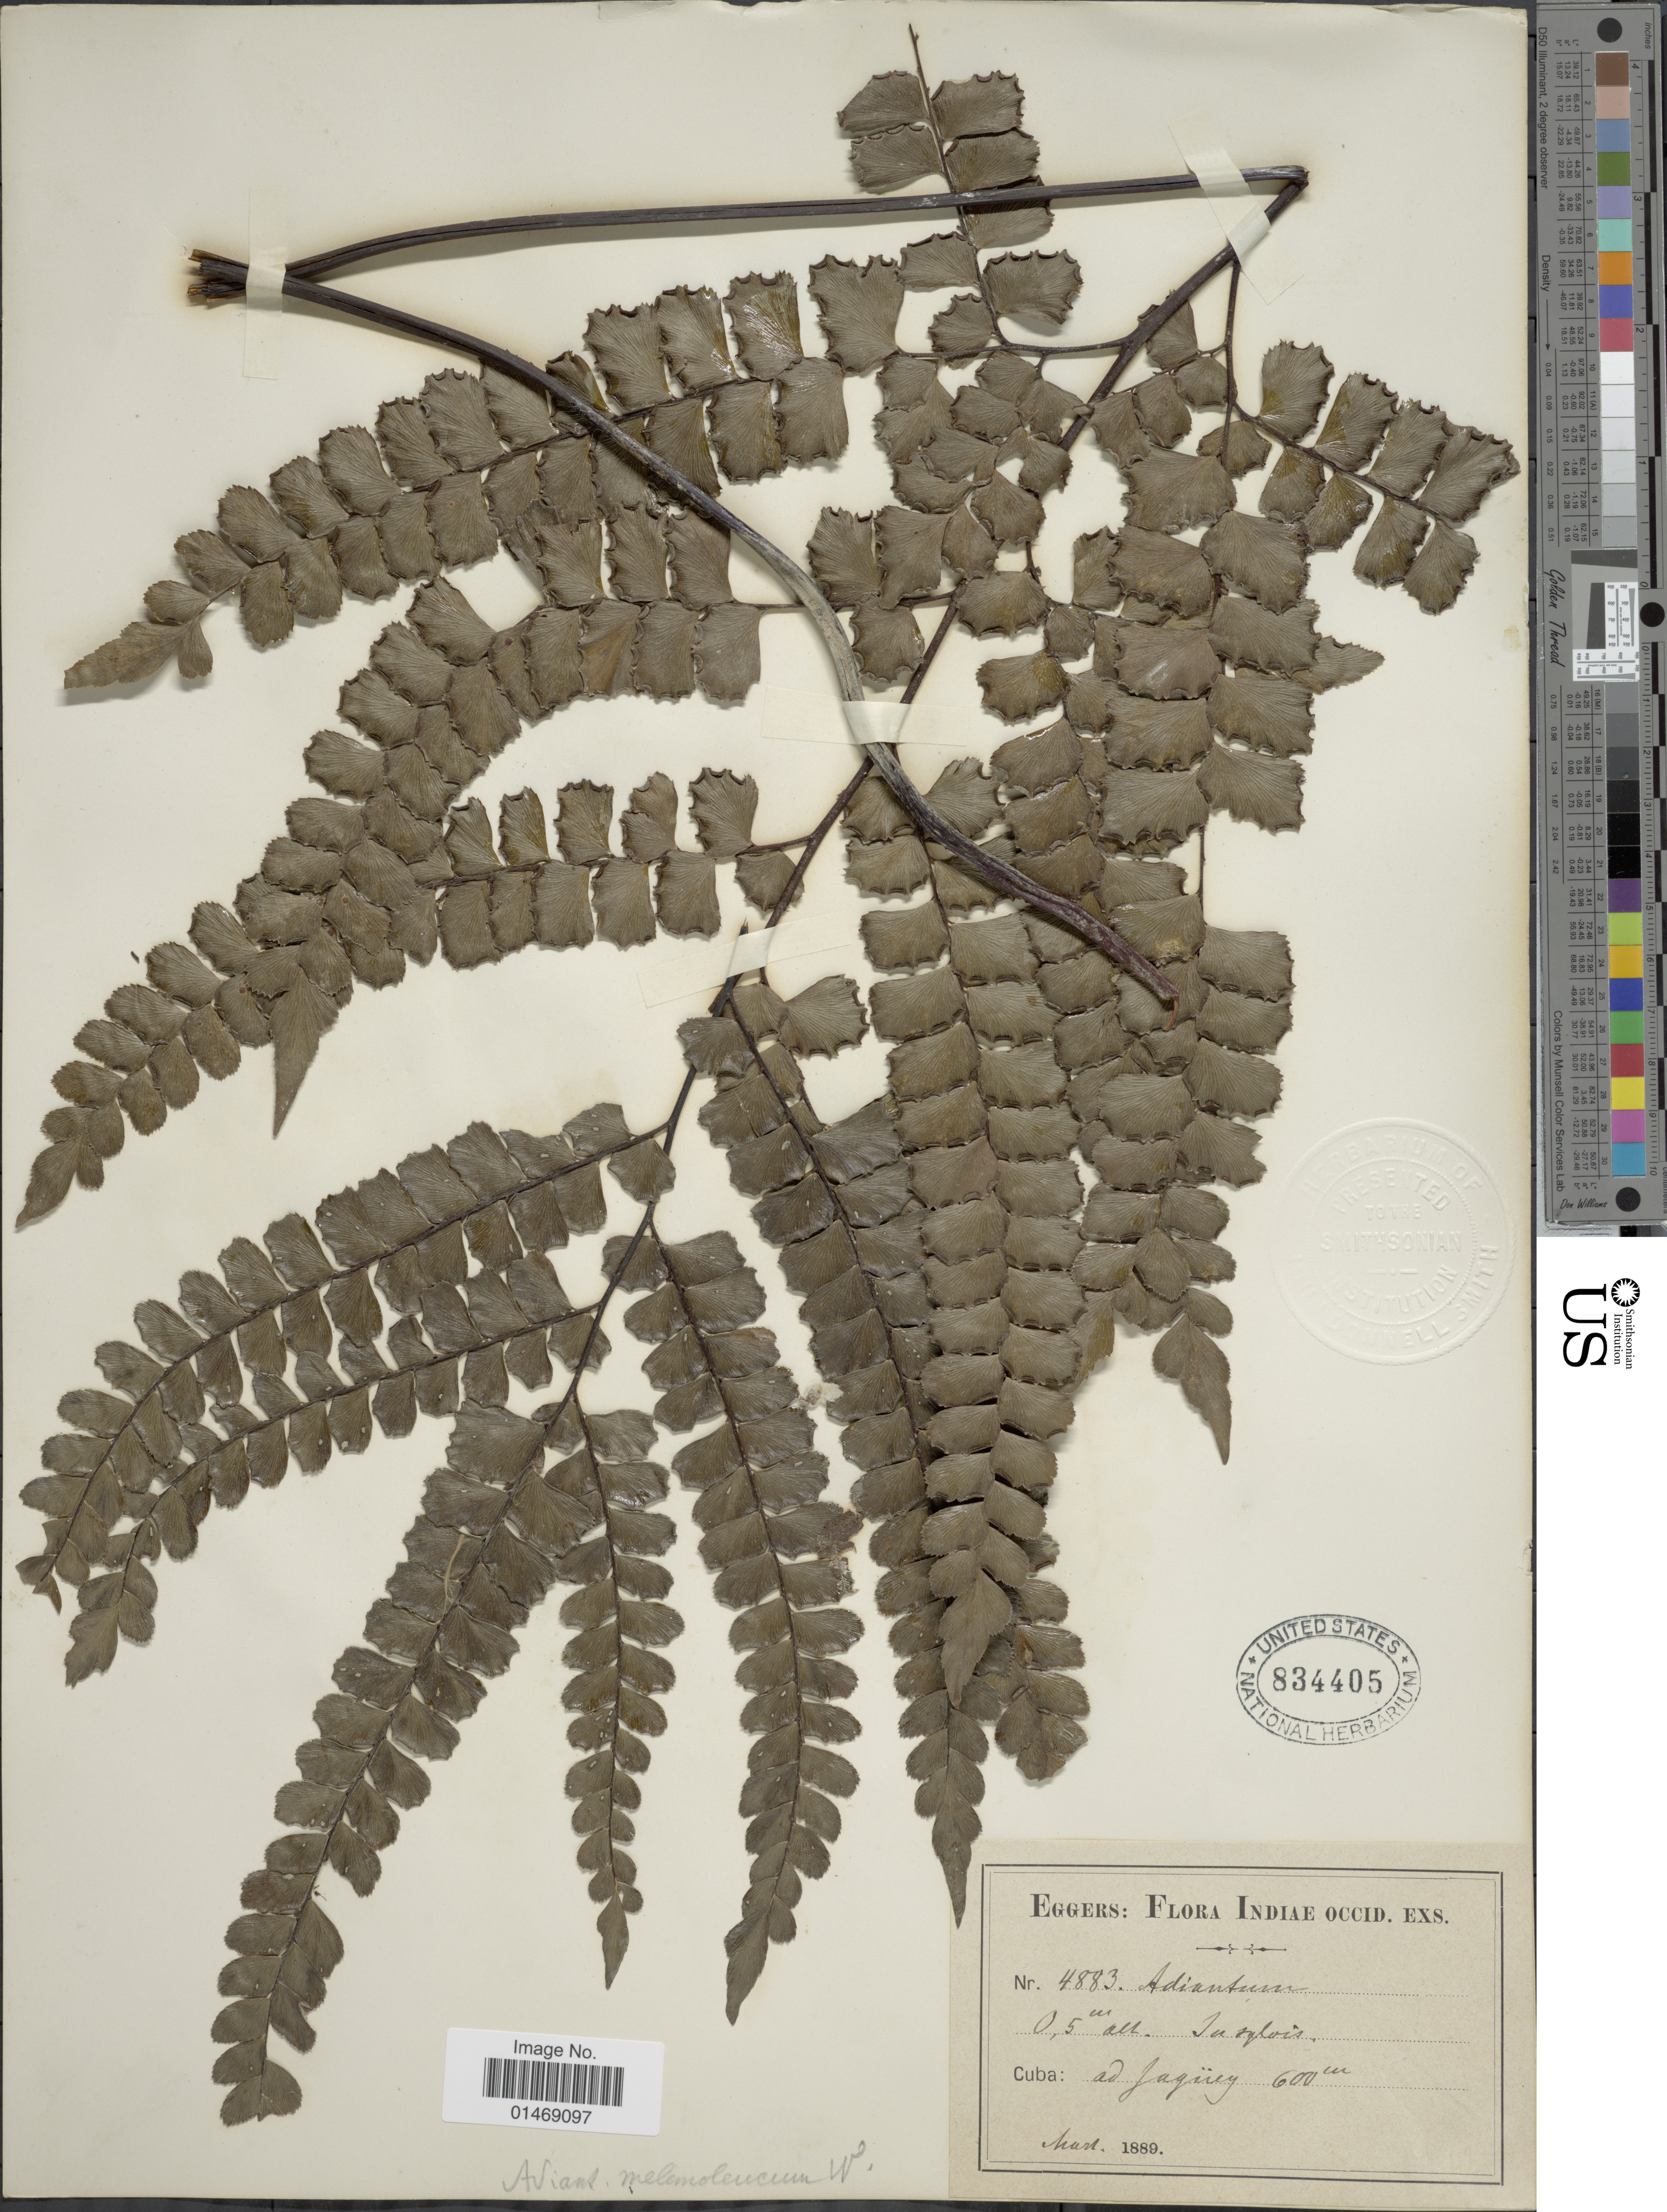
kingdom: Plantae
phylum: Tracheophyta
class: Polypodiopsida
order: Polypodiales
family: Pteridaceae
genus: Adiantum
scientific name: Adiantum melanoleucum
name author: Willd.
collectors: -. Eggers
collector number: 4883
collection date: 1889-03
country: Cuba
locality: Ad Jagüey.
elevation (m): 600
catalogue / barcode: US 834405